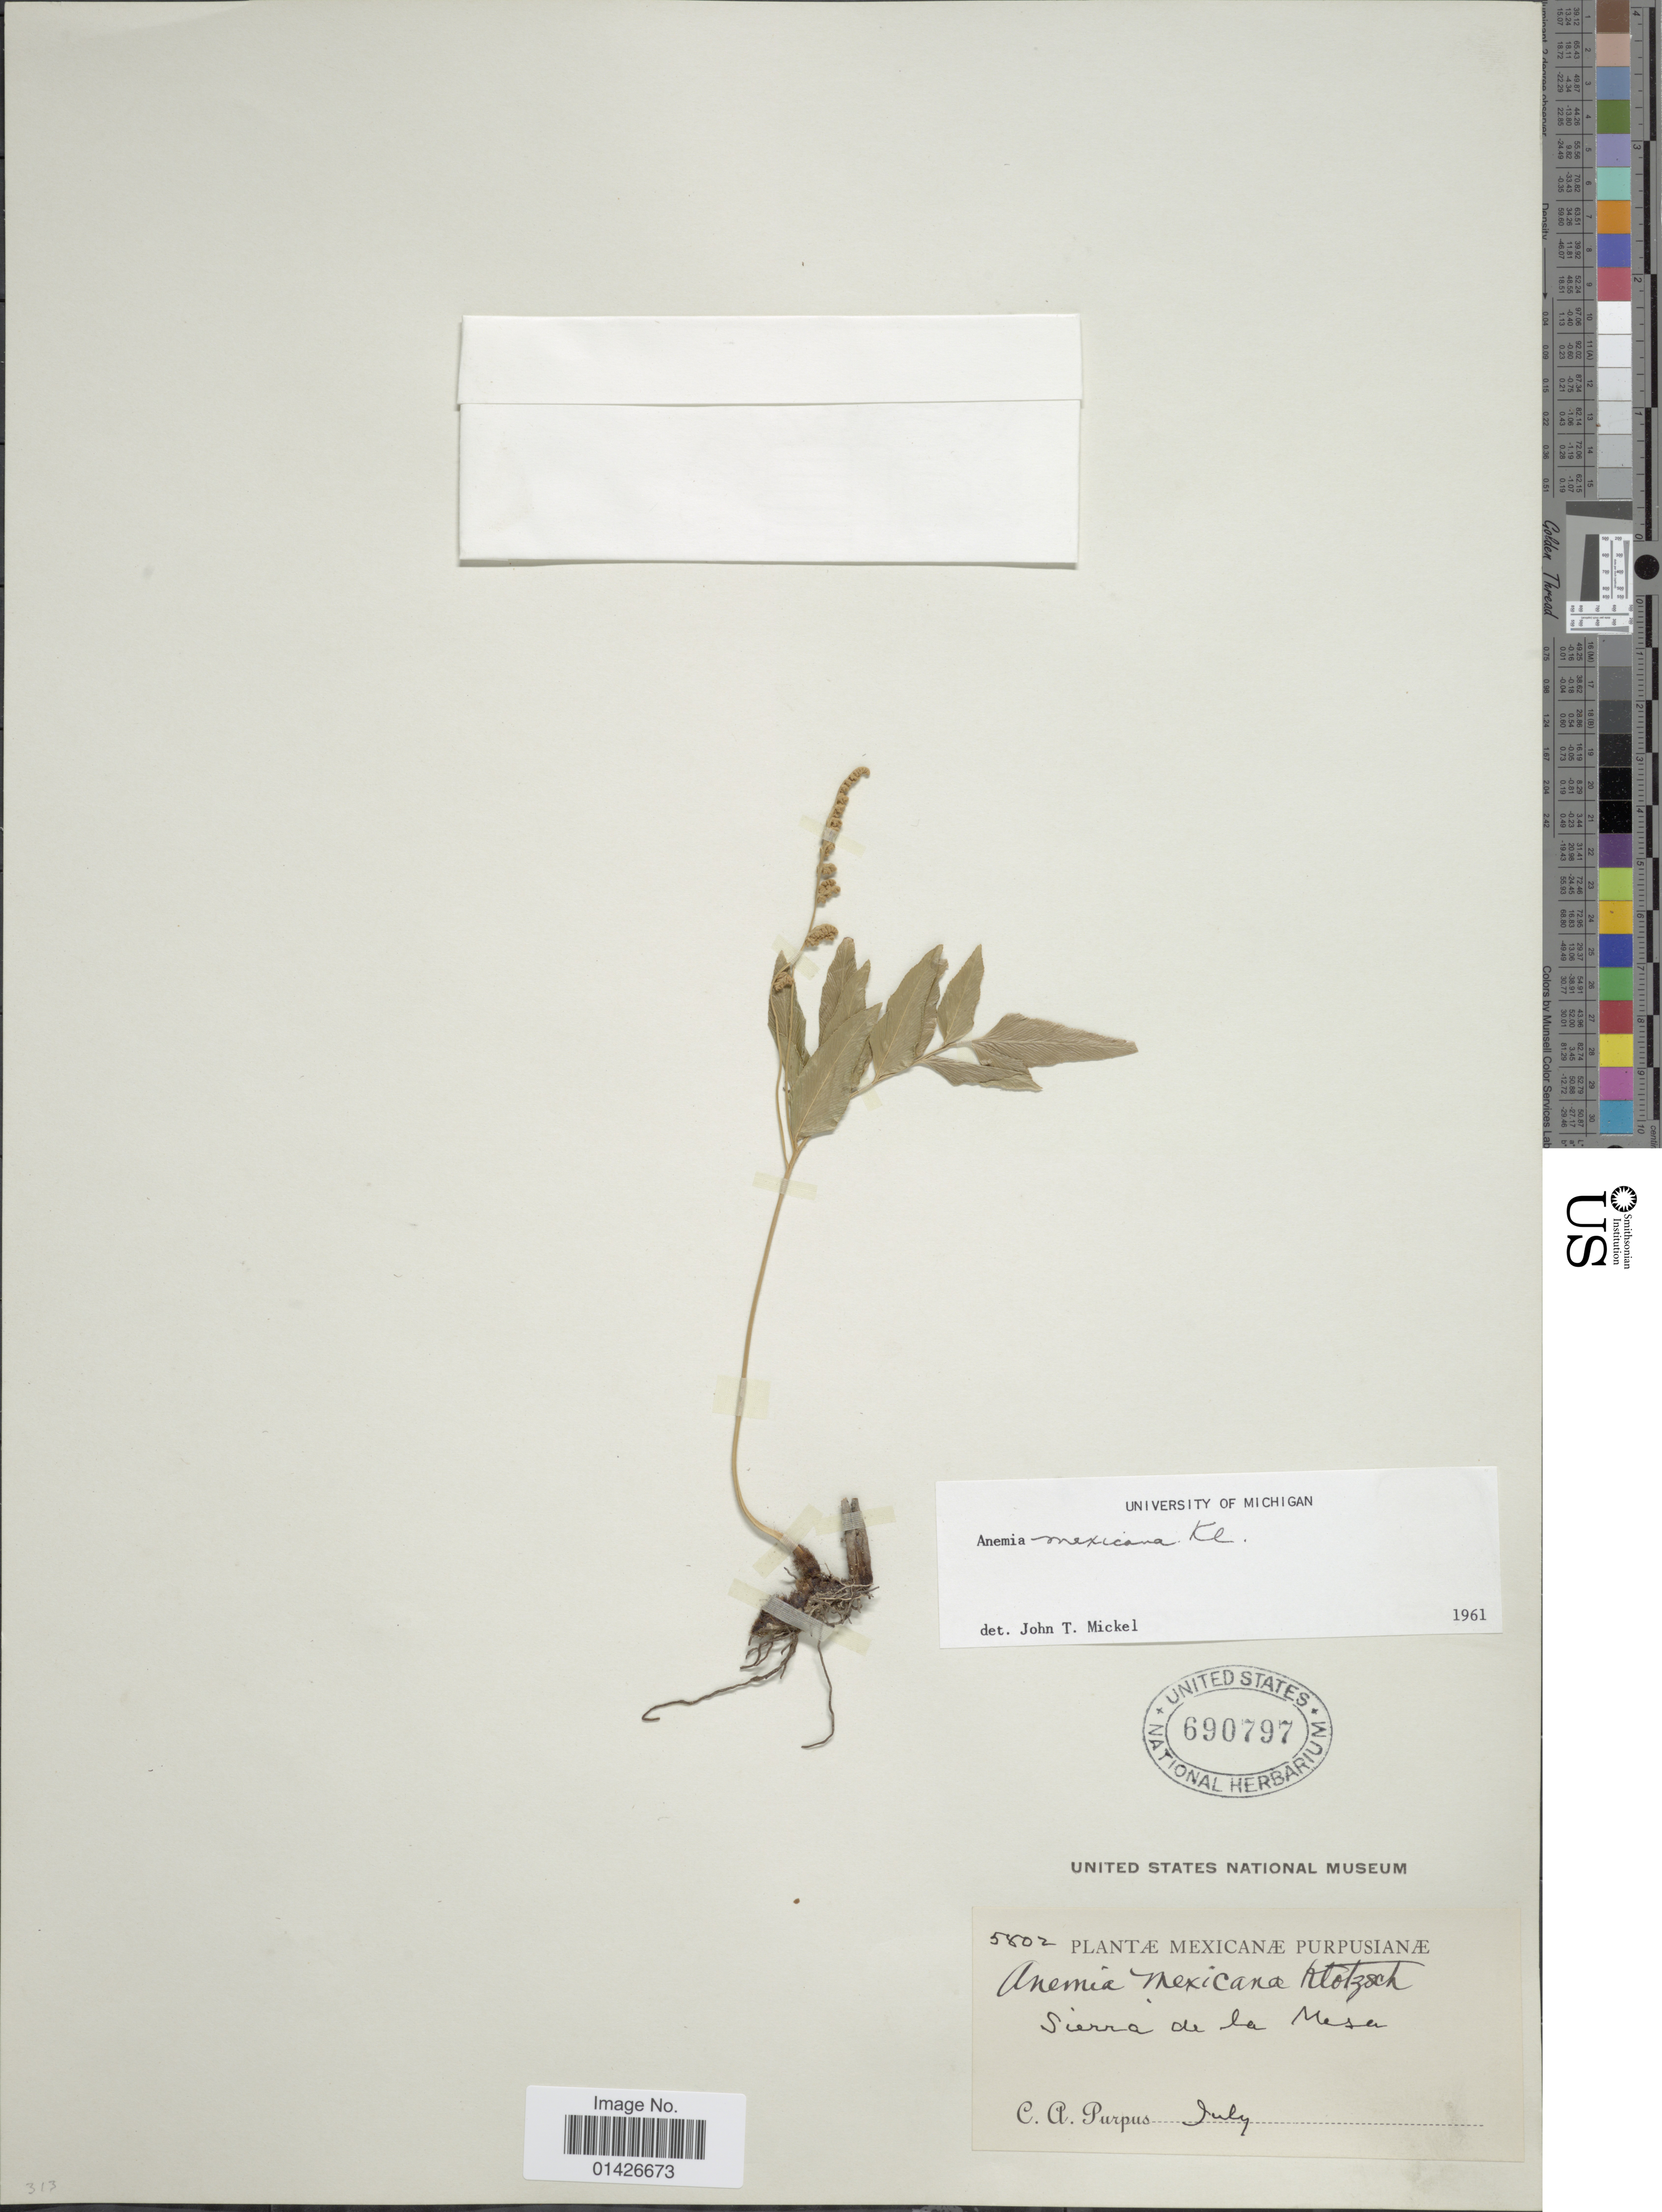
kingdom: Plantae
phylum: Tracheophyta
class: Polypodiopsida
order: Schizaeales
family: Anemiaceae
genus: Anemia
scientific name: Anemia mexicana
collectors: C. A. Purpus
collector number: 5802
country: Mexico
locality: Sierra de la Mesa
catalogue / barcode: US 690797